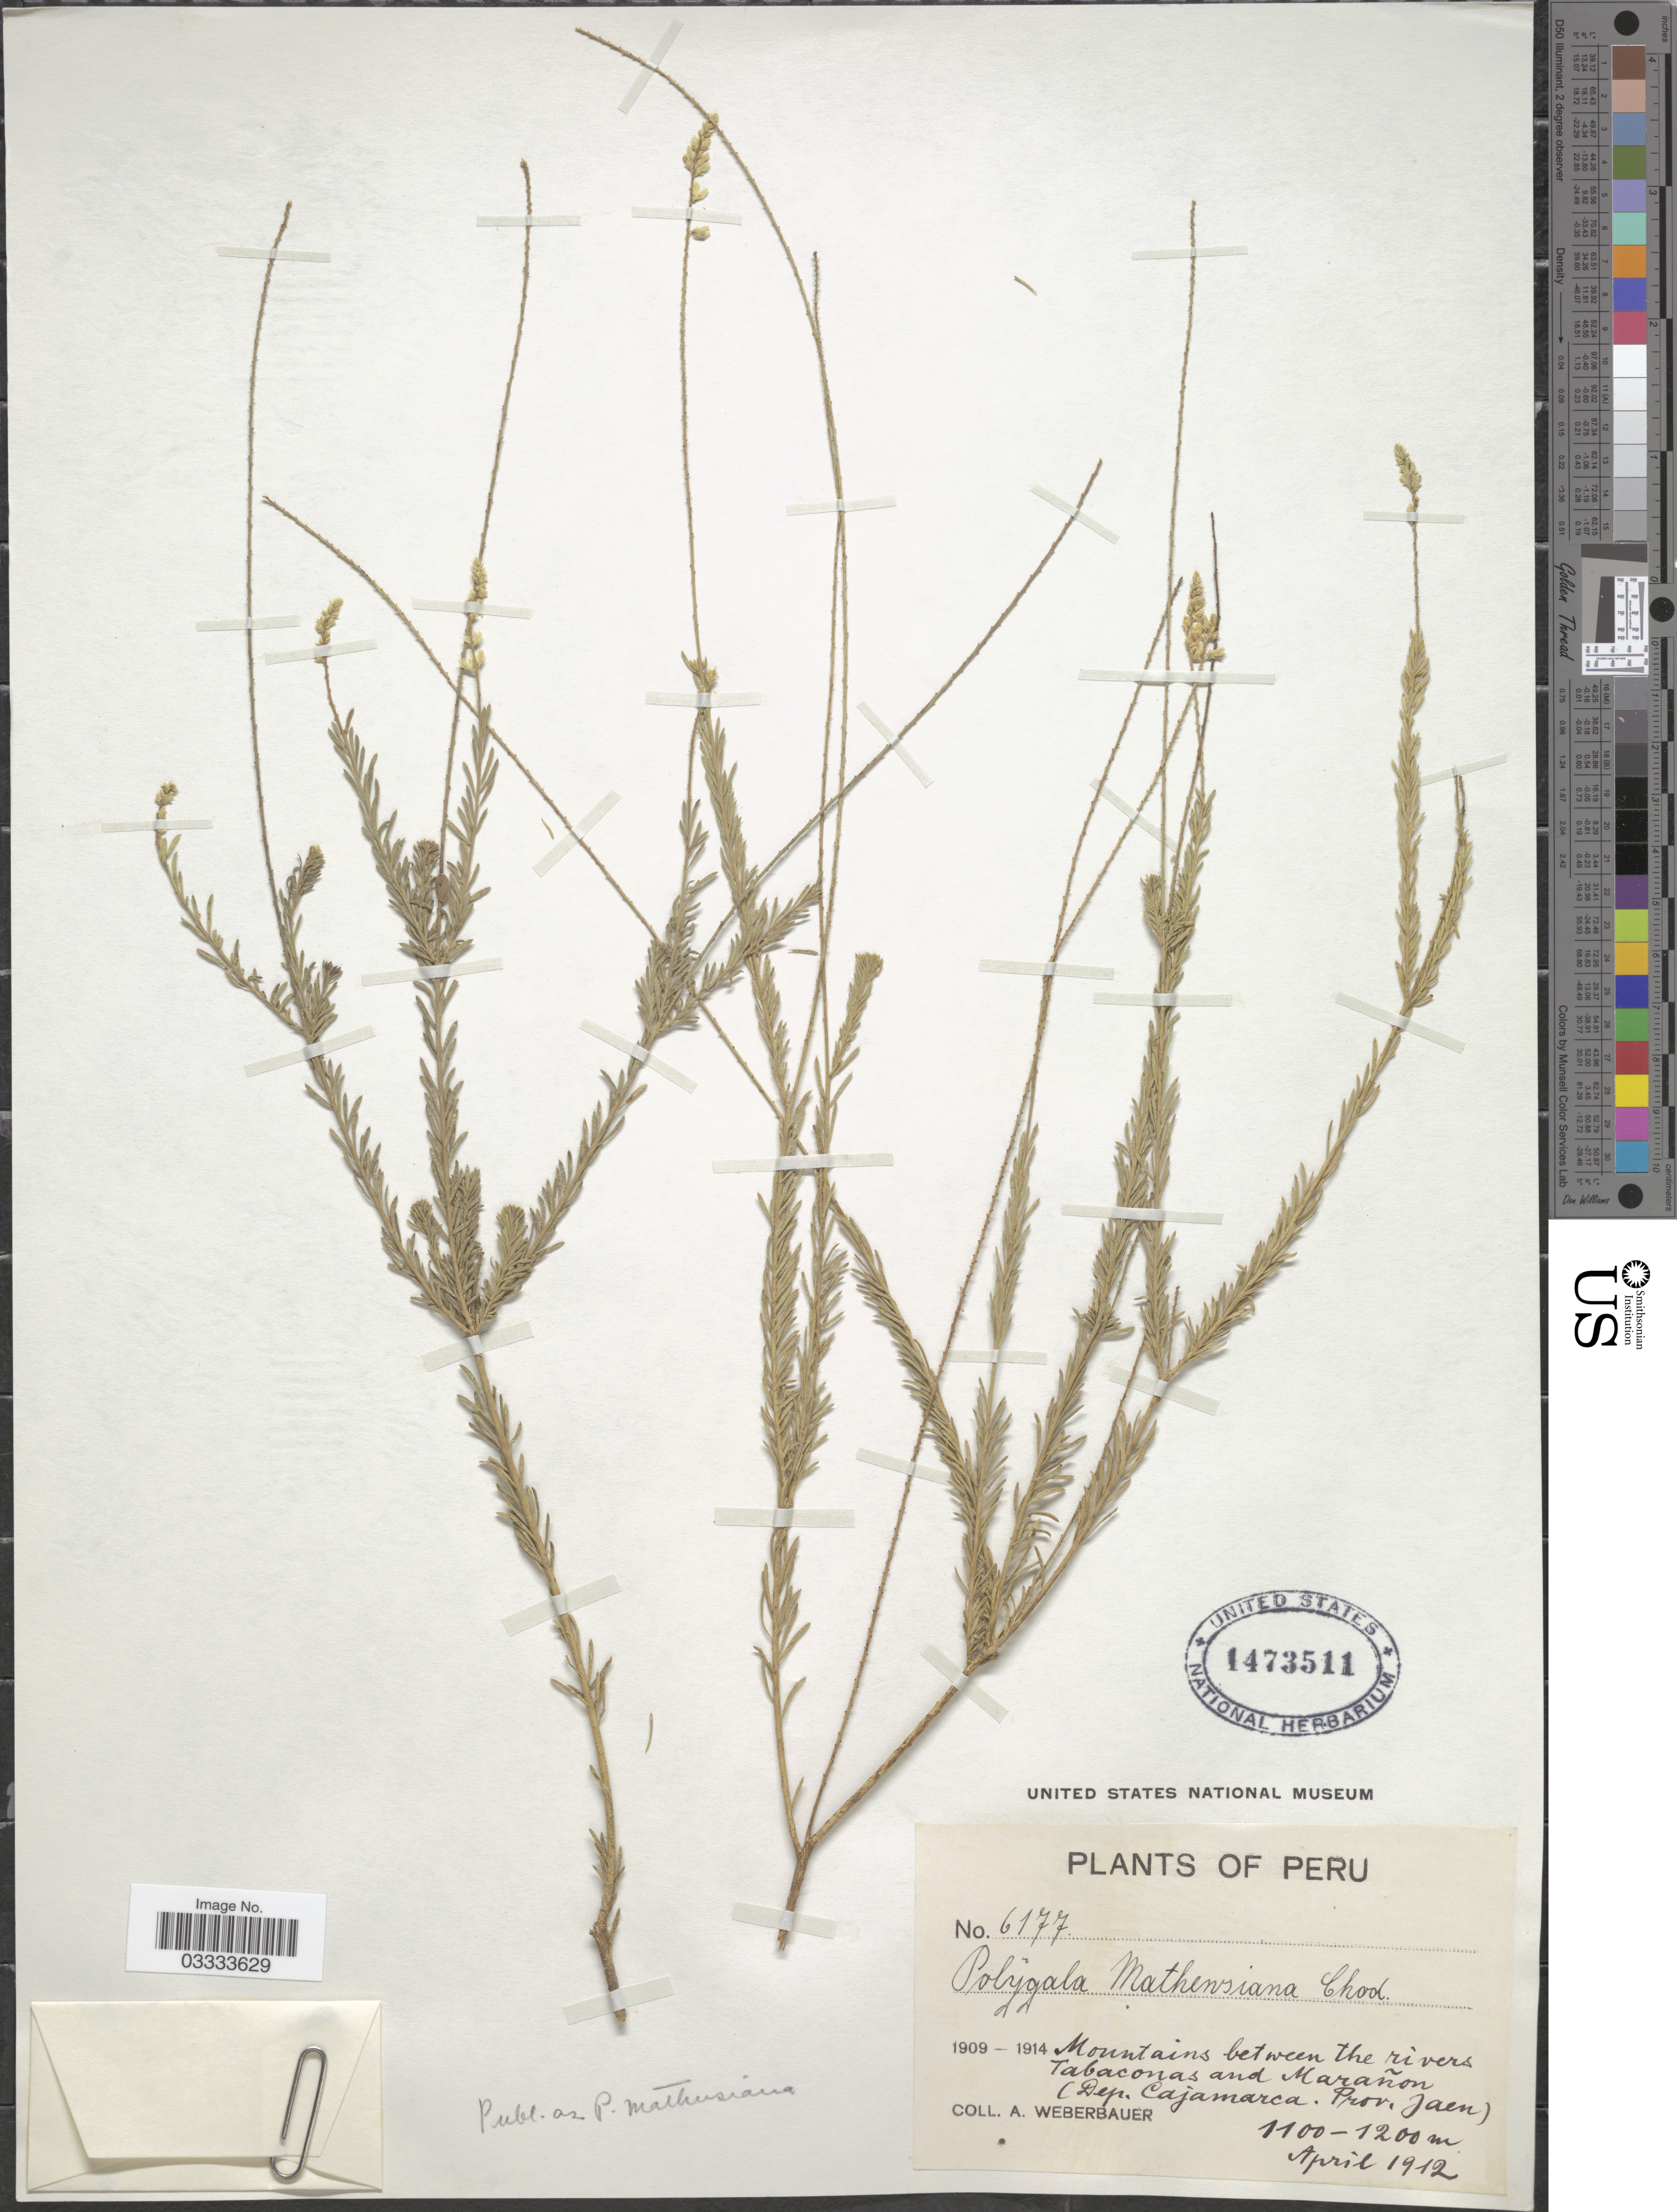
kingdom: Plantae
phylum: Tracheophyta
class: Magnoliopsida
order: Fabales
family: Polygalaceae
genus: Polygala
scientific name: Polygala mathusiana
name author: Chodat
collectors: A. Weberbauer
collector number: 6177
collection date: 1912-04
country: Peru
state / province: Cajamarca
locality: Mountains between the rivers Tabaconas and Marañon (Dep. Cajamarca, Prov. Jaen).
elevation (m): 1100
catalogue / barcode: US 1473511